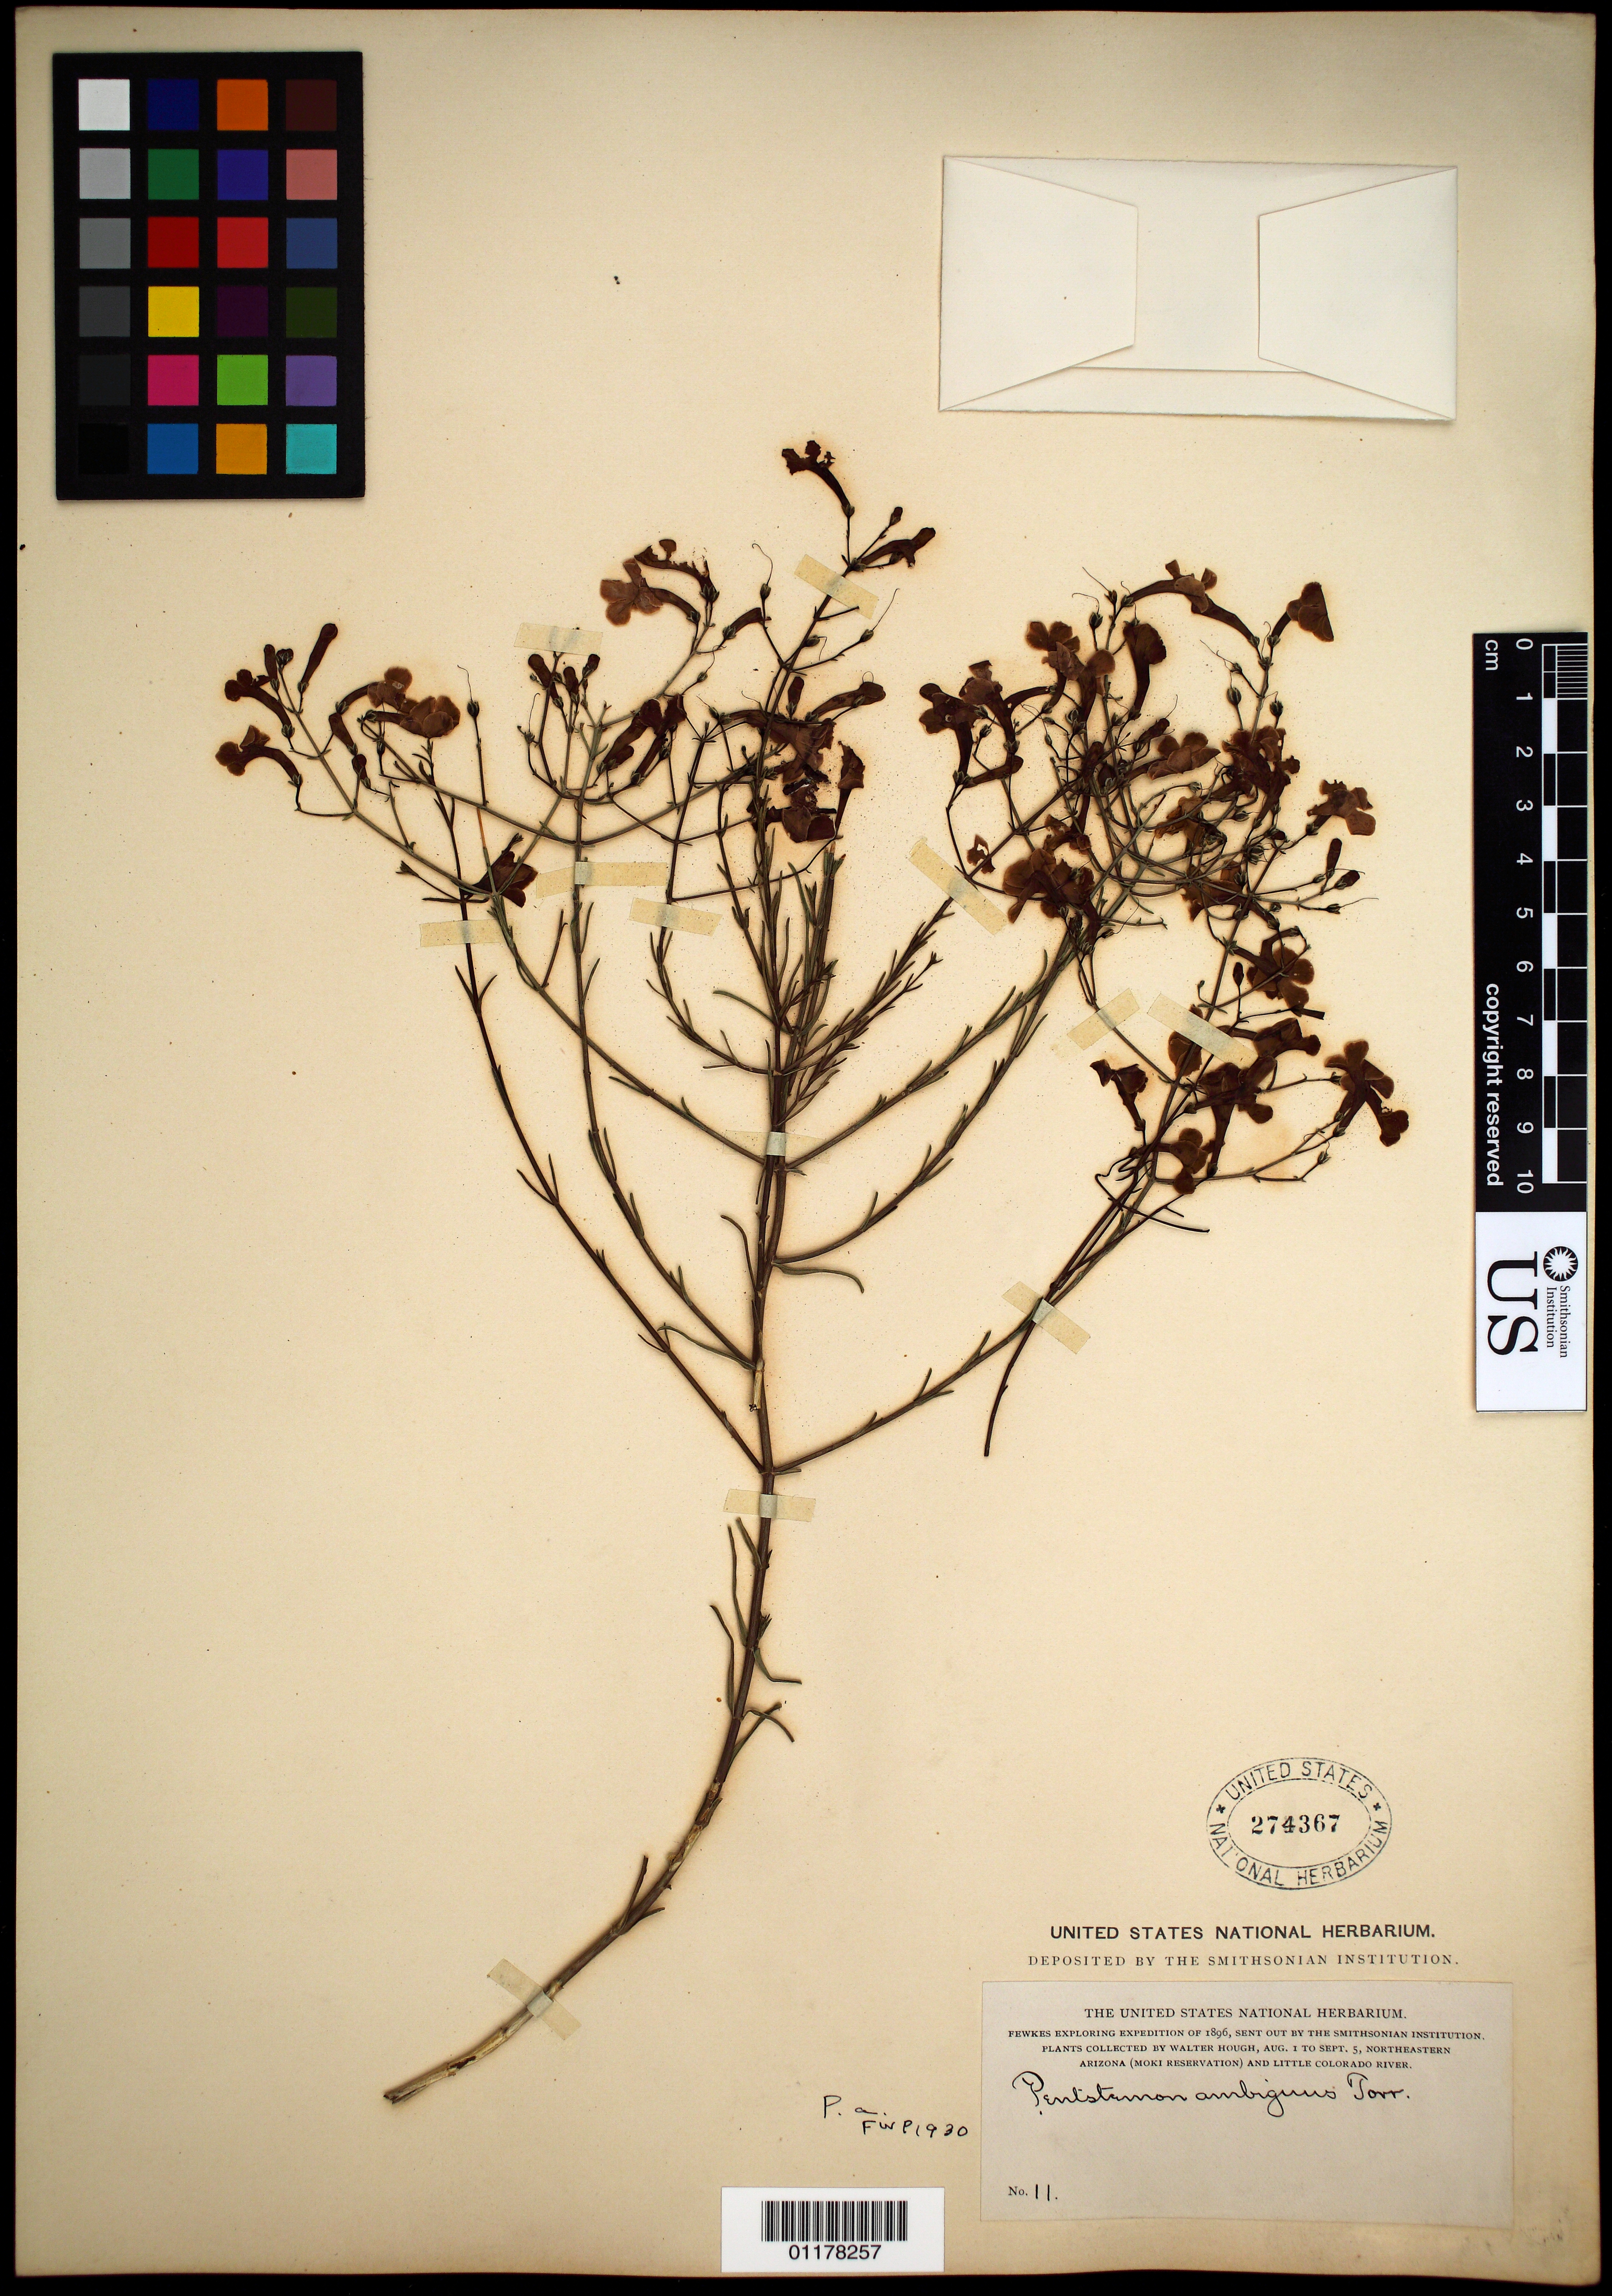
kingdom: Plantae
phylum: Tracheophyta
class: Magnoliopsida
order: Lamiales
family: Plantaginaceae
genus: Penstemon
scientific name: Penstemon ambiguus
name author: Torr.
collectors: W. Hough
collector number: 11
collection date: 1896-08-01/1896-09-05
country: United States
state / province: Arizona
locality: Moki Reservation and Little Colorado River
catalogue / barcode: US 274367